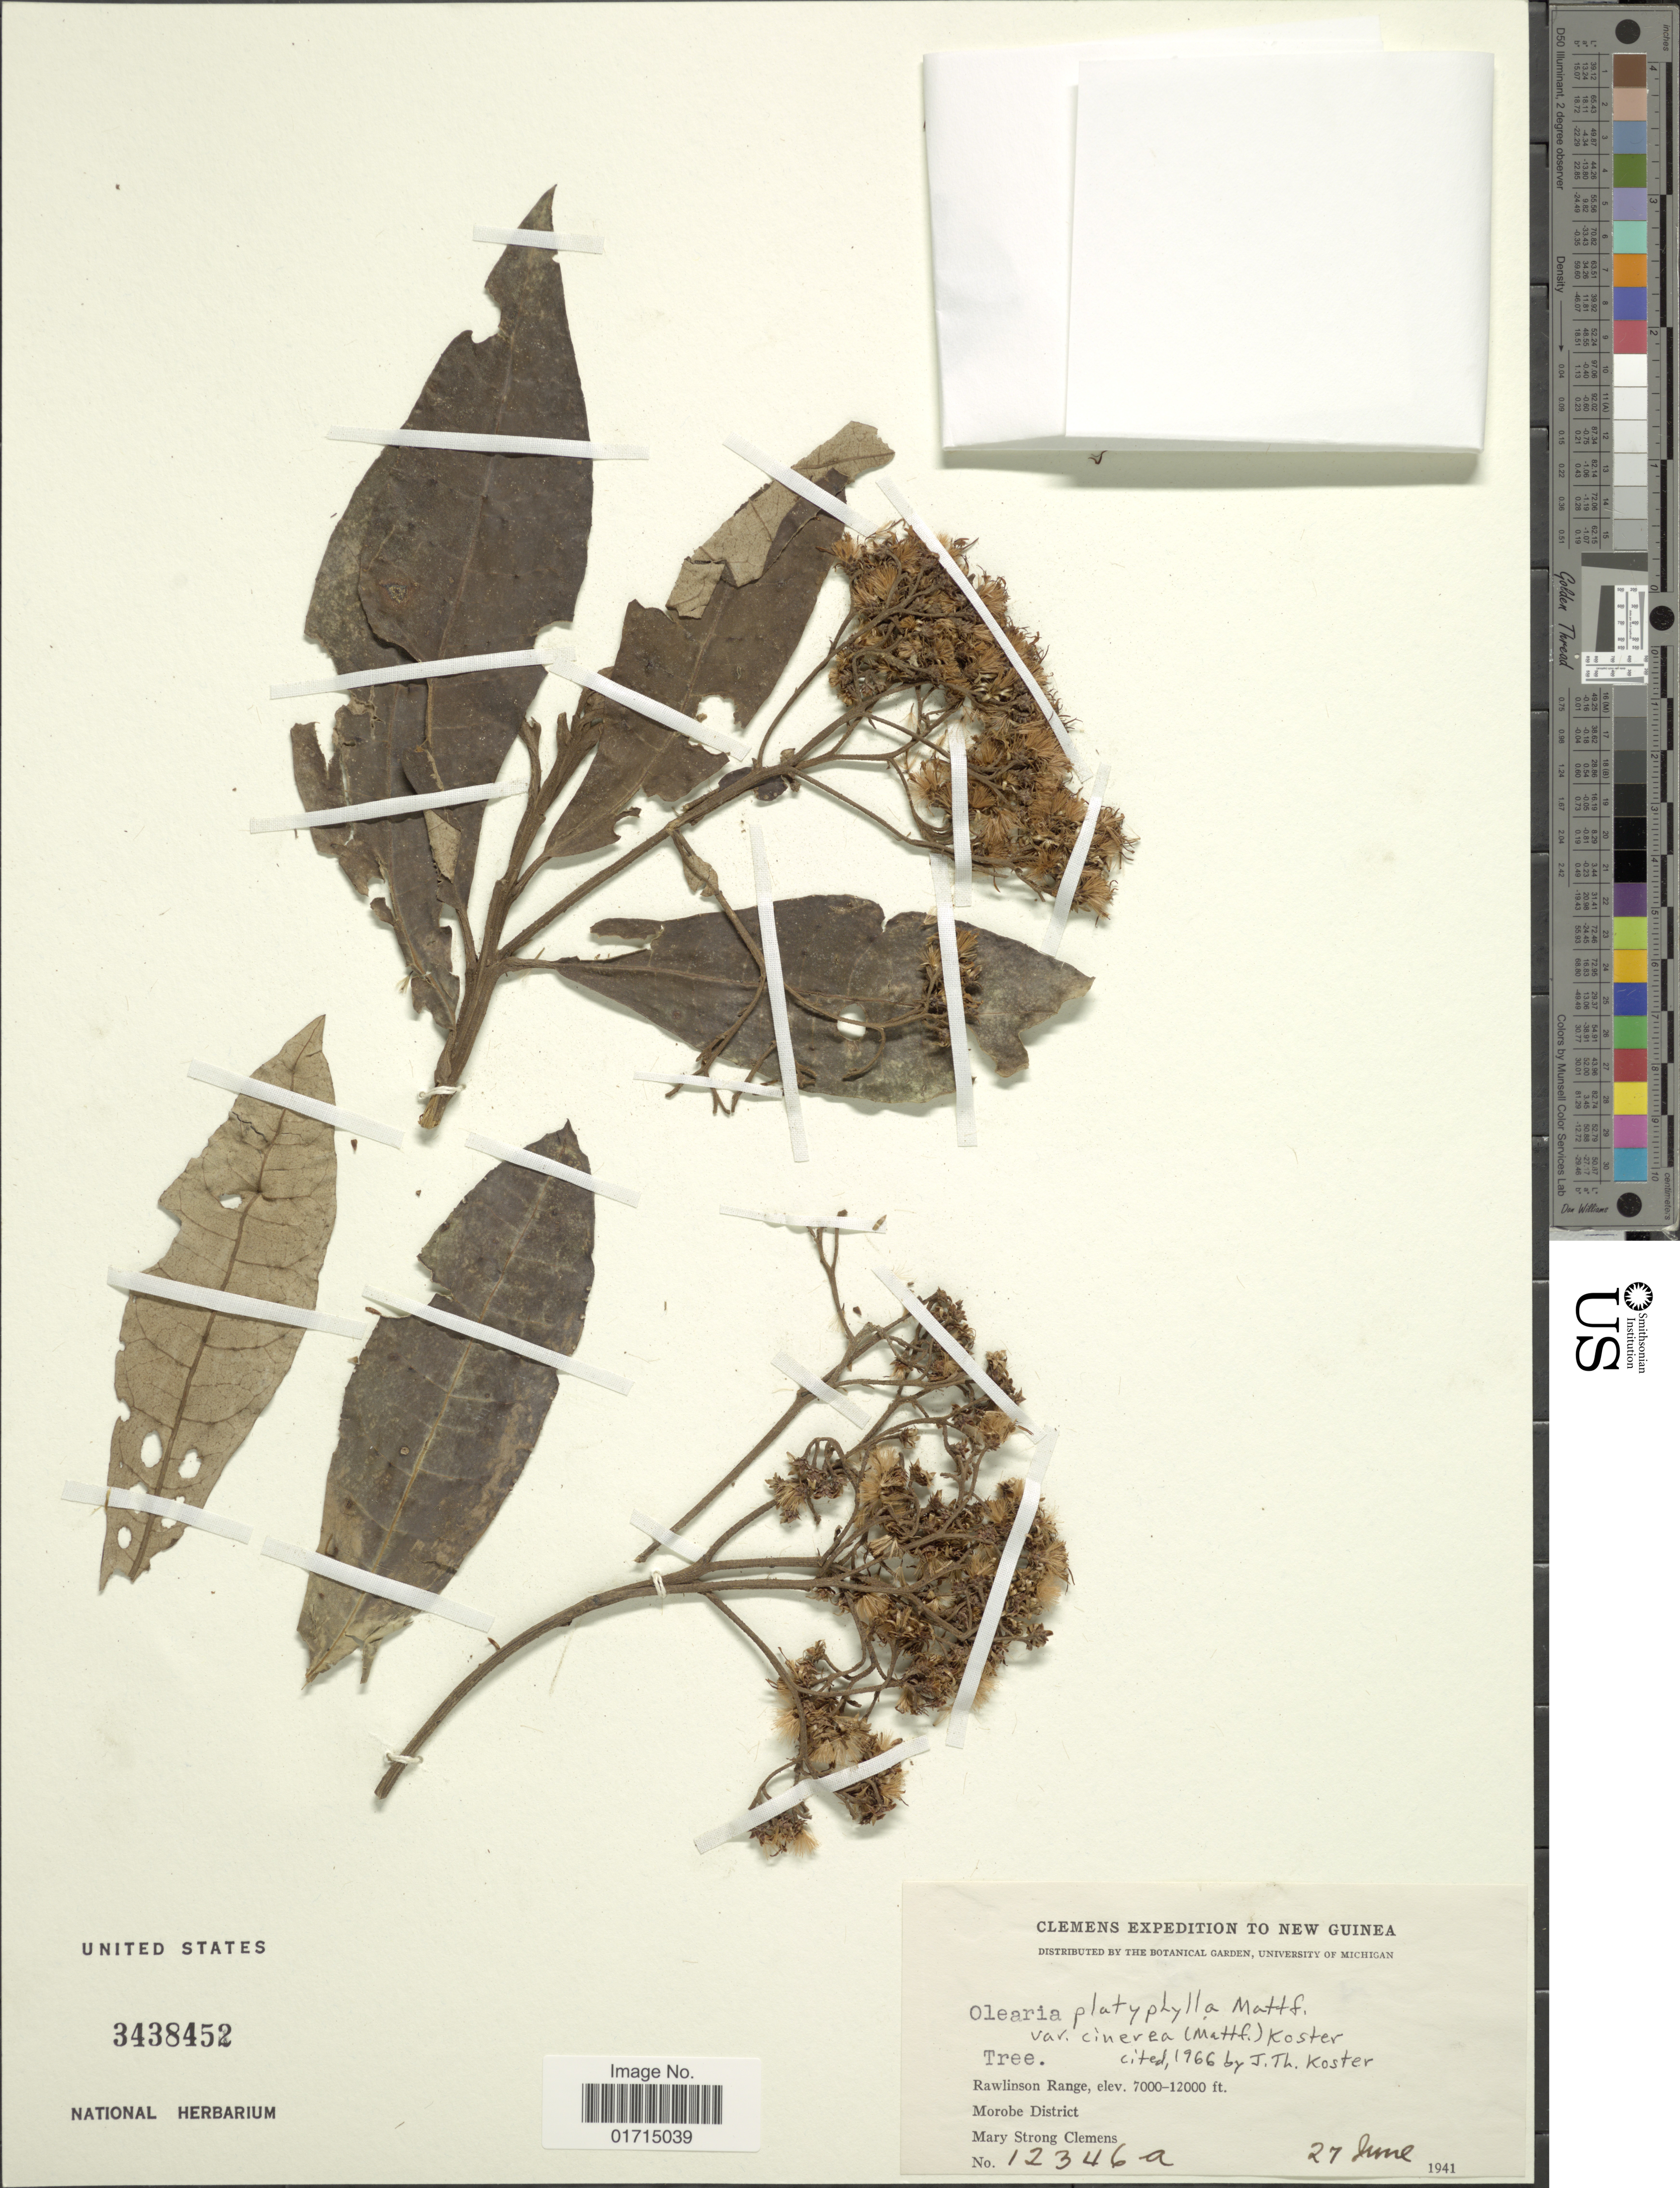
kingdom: Plantae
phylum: Tracheophyta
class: Magnoliopsida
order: Asterales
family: Asteraceae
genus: Olearia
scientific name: Olearia platyphylla var. cinerea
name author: (Mattf.) J. Kost.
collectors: M. S. Clemens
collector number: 12346a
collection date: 1941-06-27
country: Papua New Guinea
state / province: Morobe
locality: Rawlinson Range, Morobe District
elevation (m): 2134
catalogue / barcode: US 3438452